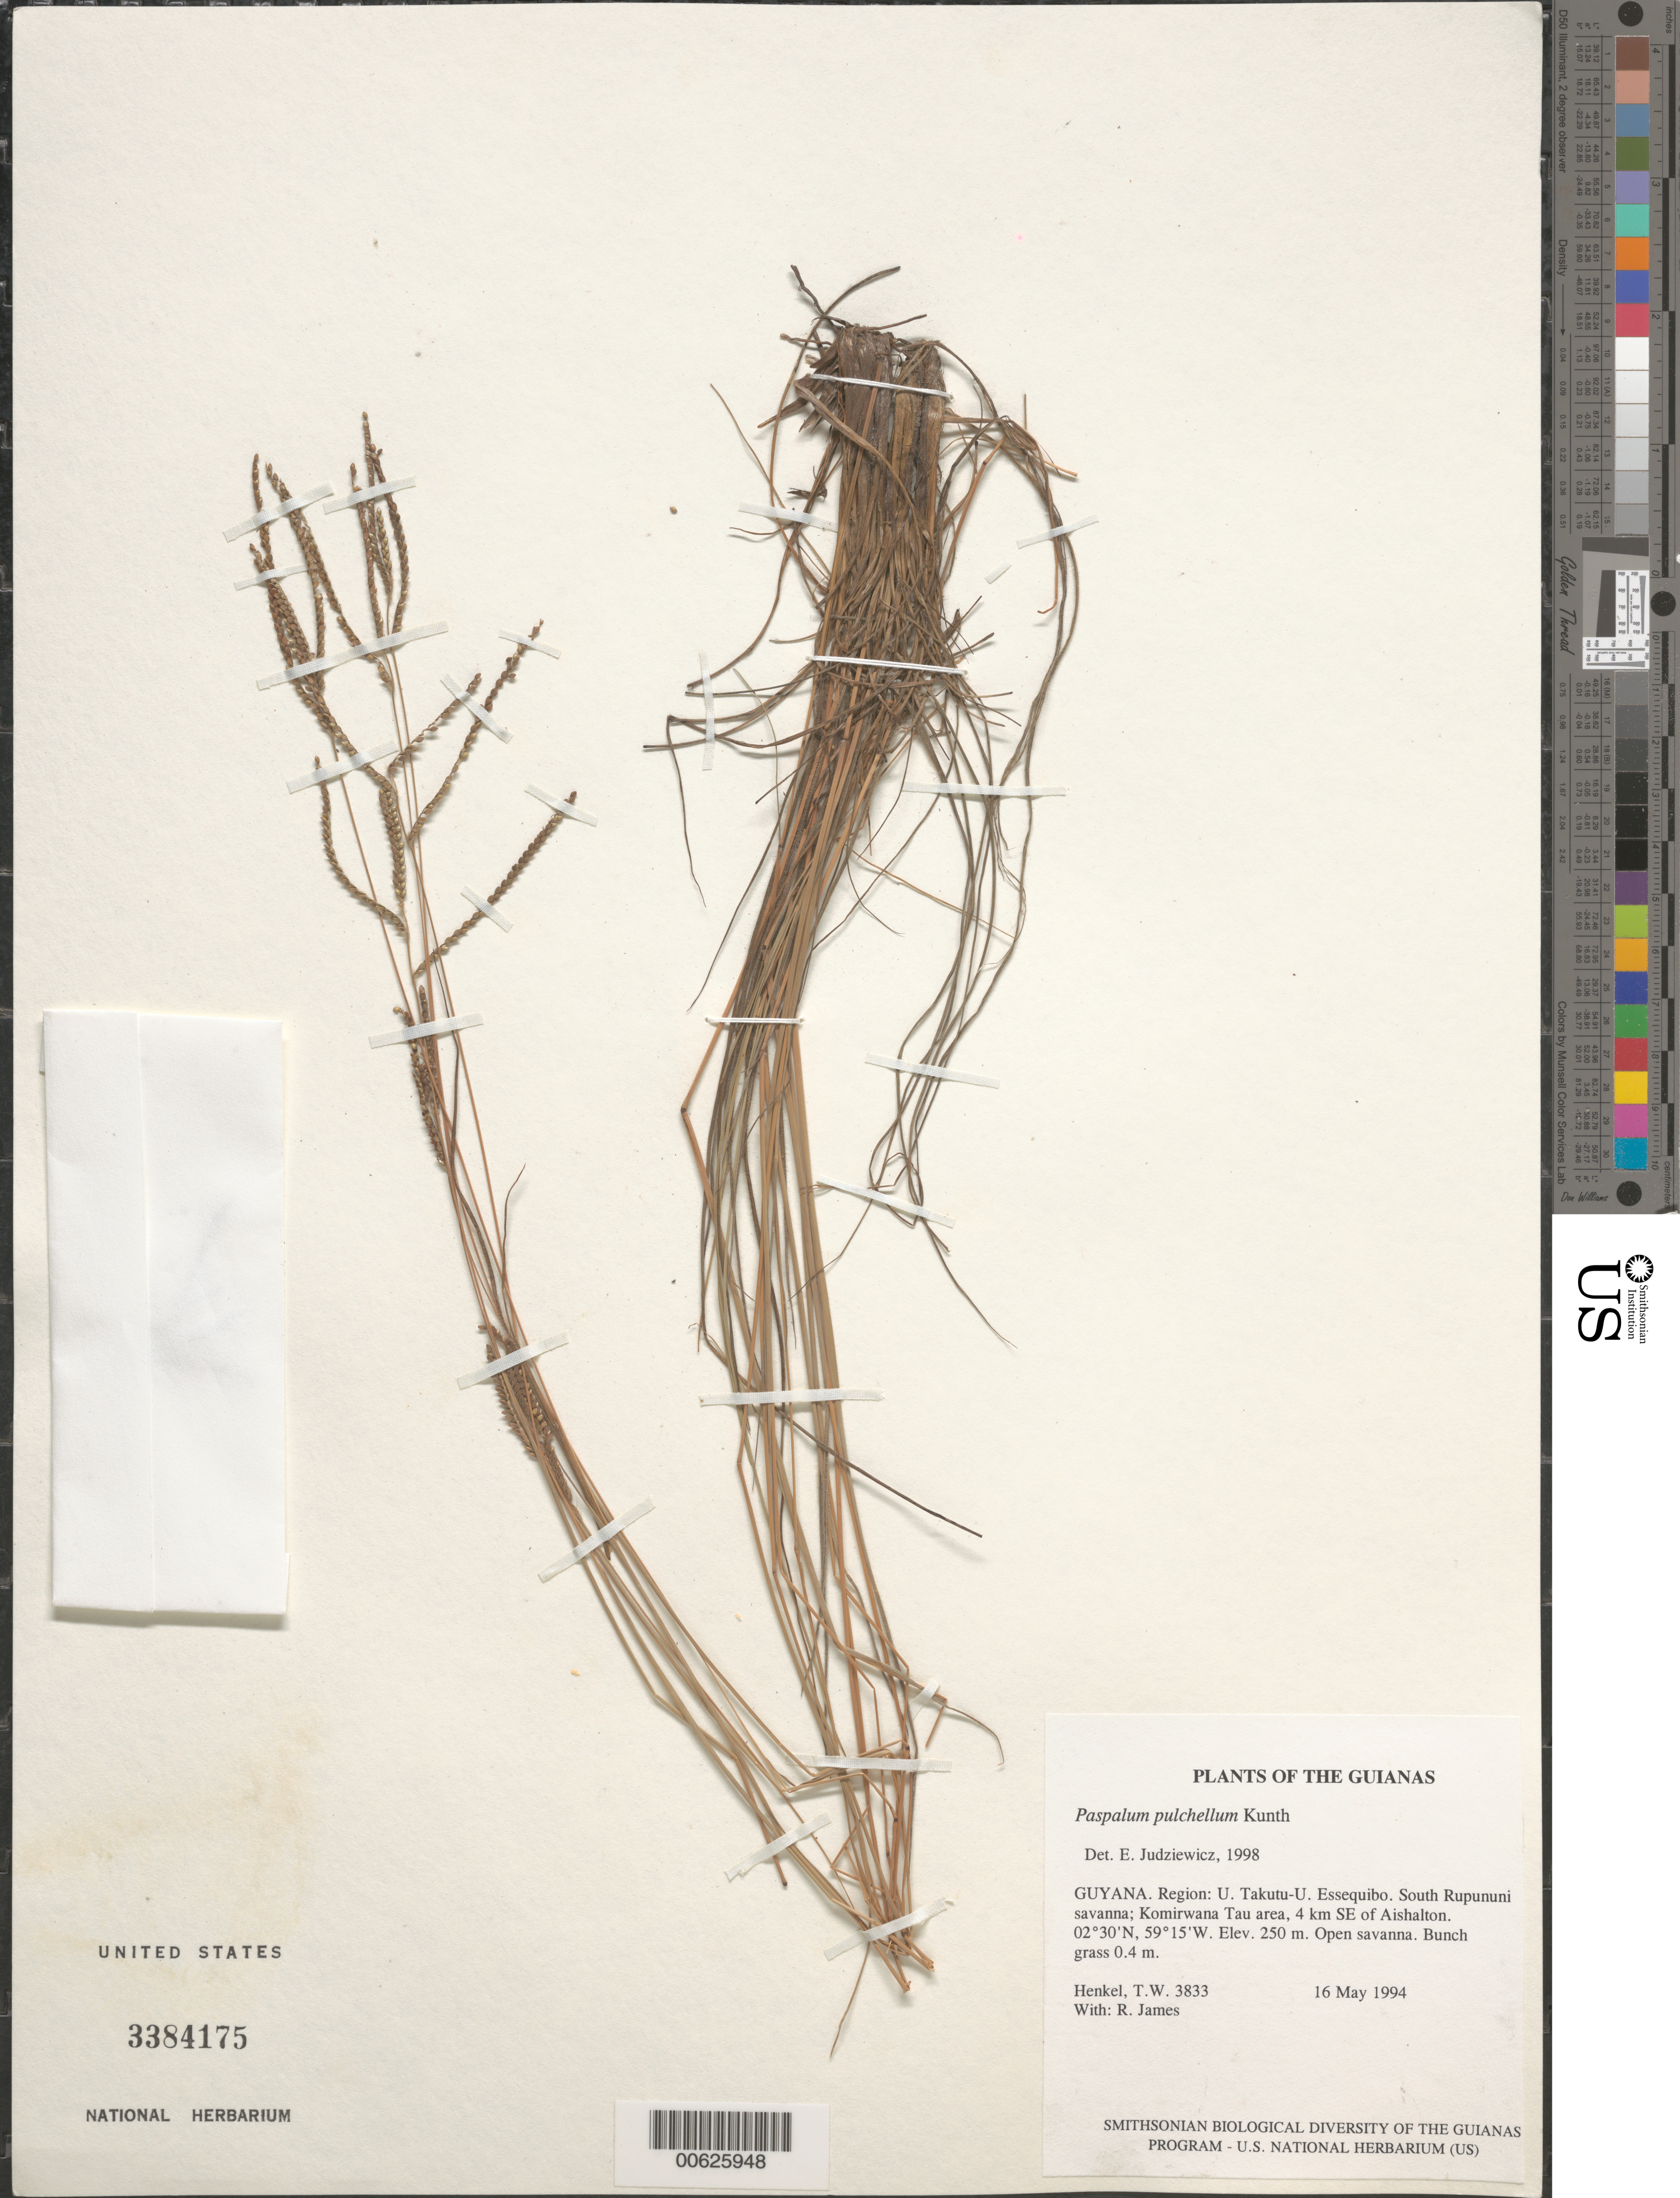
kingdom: Plantae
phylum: Tracheophyta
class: Liliopsida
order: Poales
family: Poaceae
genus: Paspalum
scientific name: Paspalum pulchellum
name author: Kunth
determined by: Judziewicz, E. J.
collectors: T. Henkel & R. James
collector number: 3833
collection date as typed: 16 May 1994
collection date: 1994-05-16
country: Guyana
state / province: U. Takutu-U. Essequibo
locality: South Rupununi savanna; Komirwana Tau area, 4 km SE of Aishalton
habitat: Open savanna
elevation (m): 250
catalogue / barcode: US 3384175